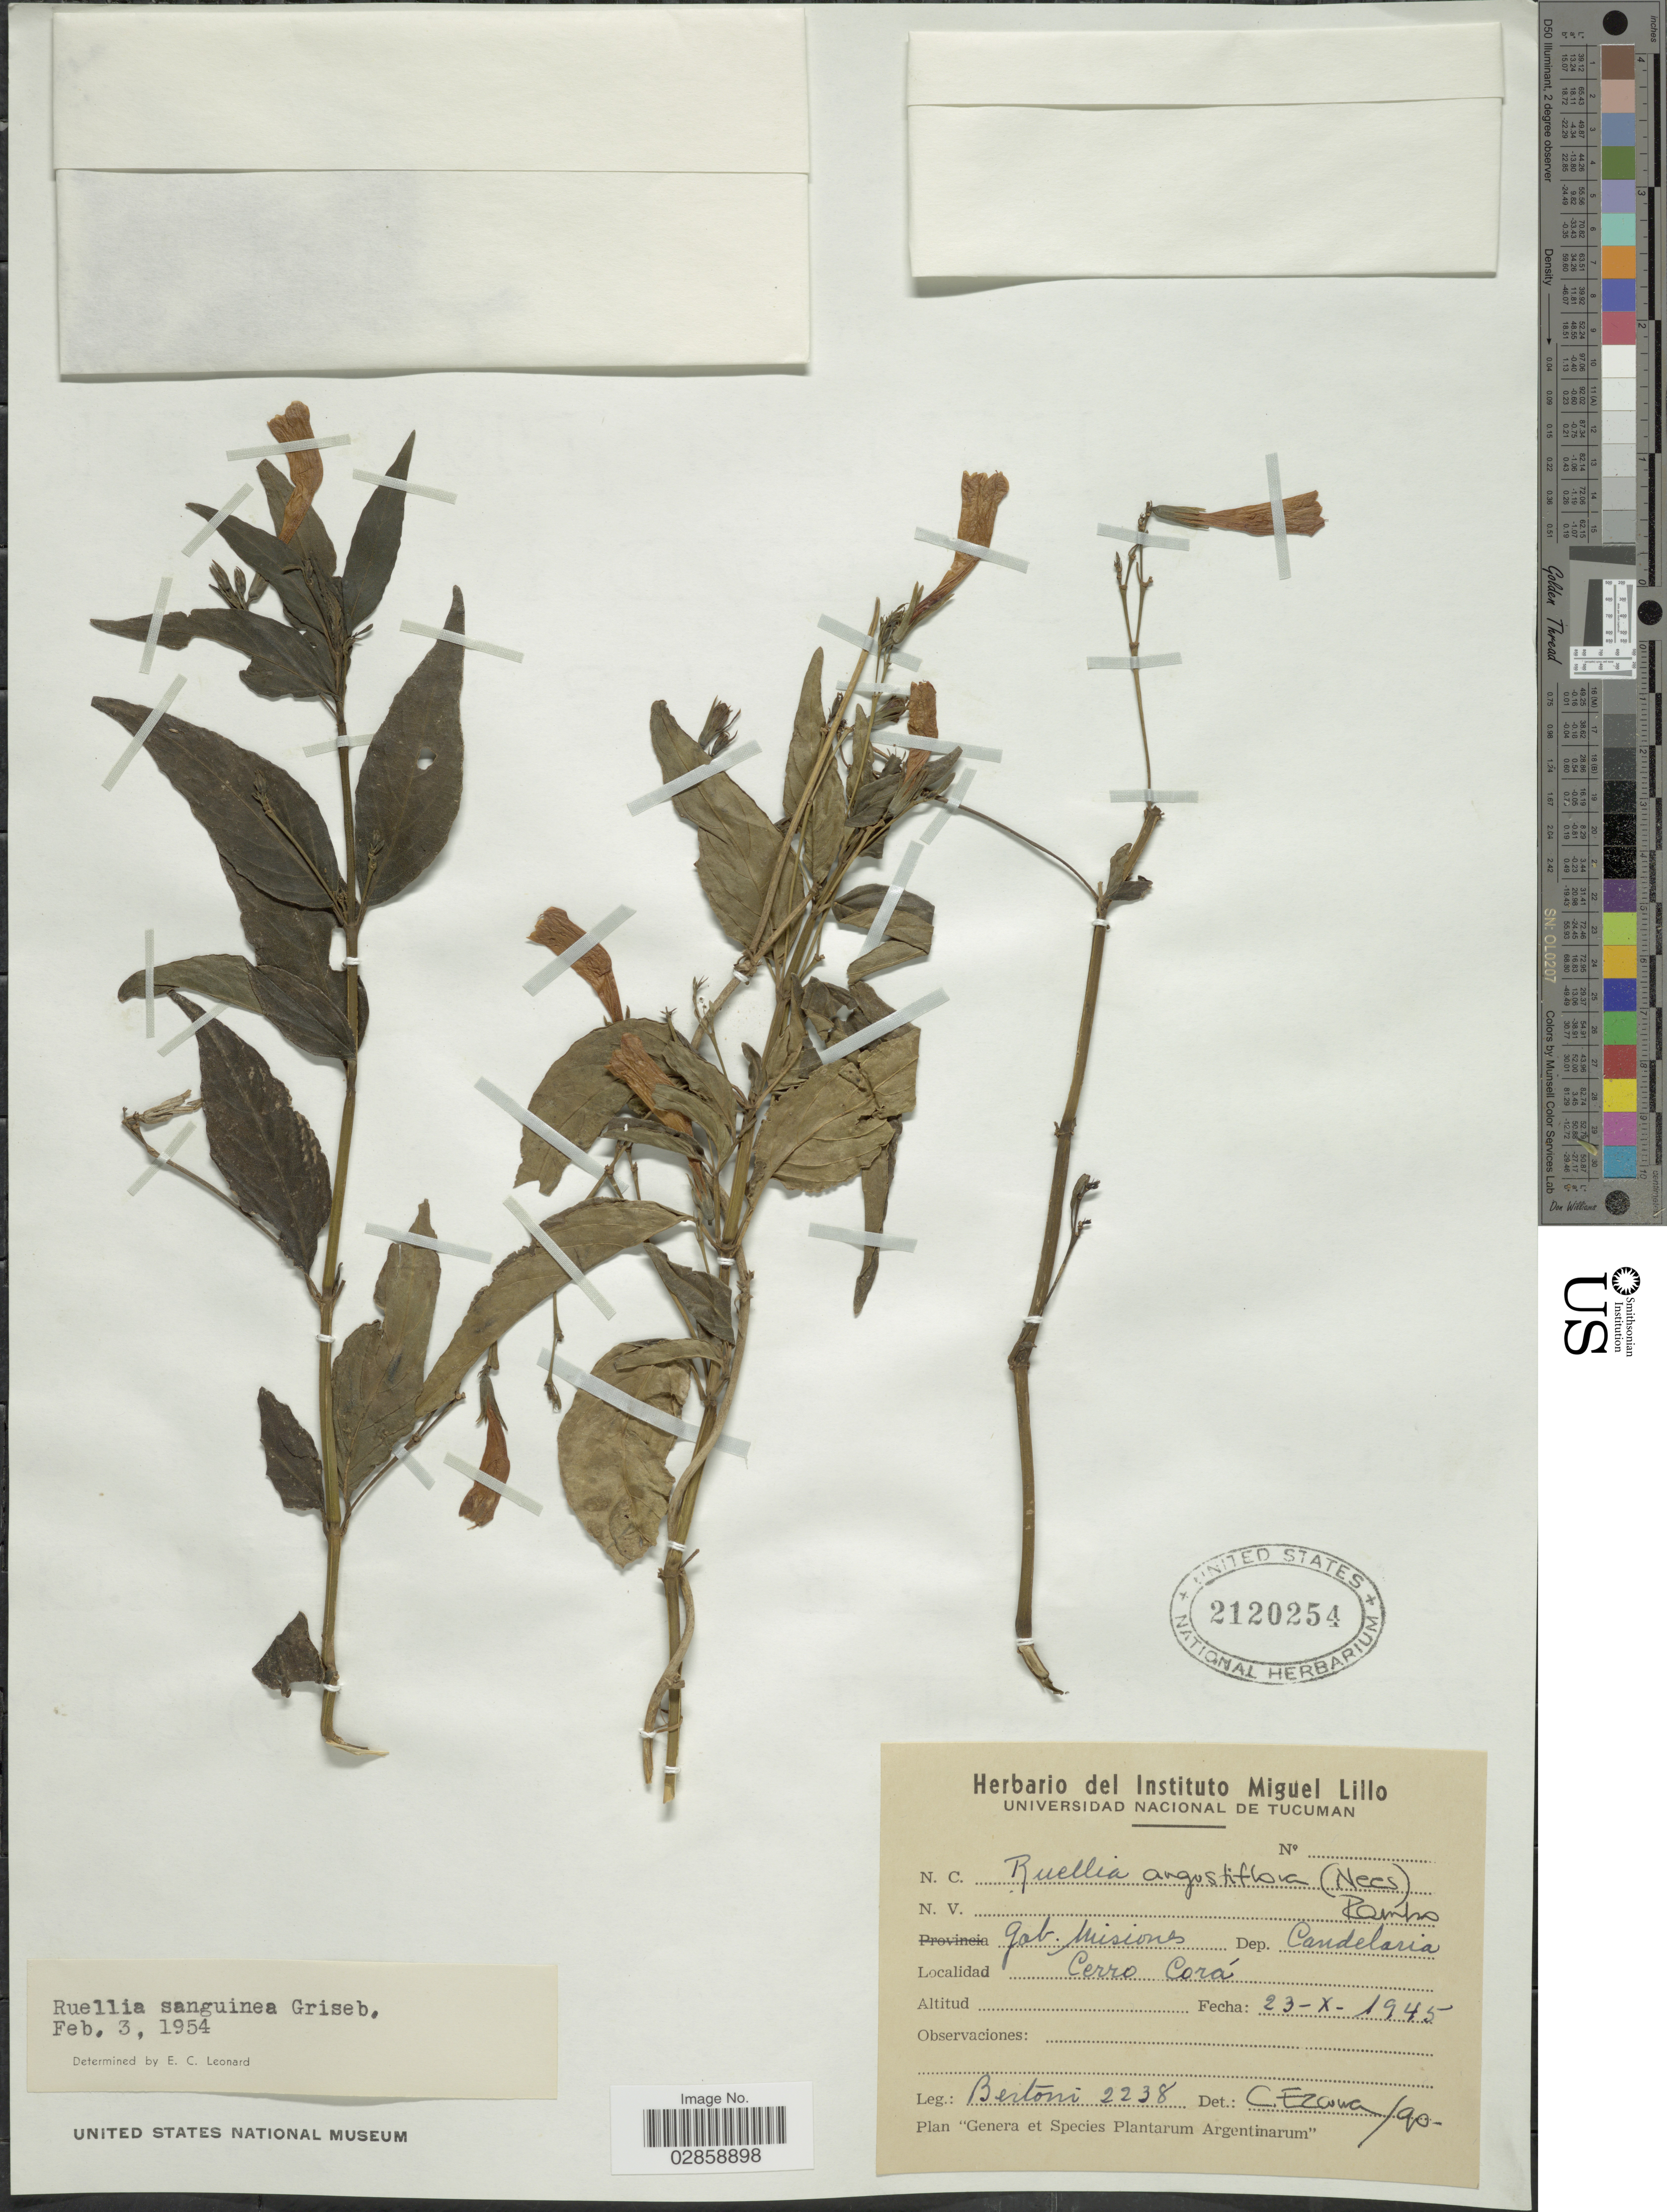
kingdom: Plantae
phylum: Tracheophyta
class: Magnoliopsida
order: Lamiales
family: Acanthaceae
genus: Ruellia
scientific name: Ruellia angustiflora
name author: (Nees) Lindau ex Rambo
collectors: -- Bertoni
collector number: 2238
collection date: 1945-10-23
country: Argentina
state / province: Misiones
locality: Gob. Misiones. Dep. Candelaria. Cerro Corá.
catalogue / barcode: US 2120254